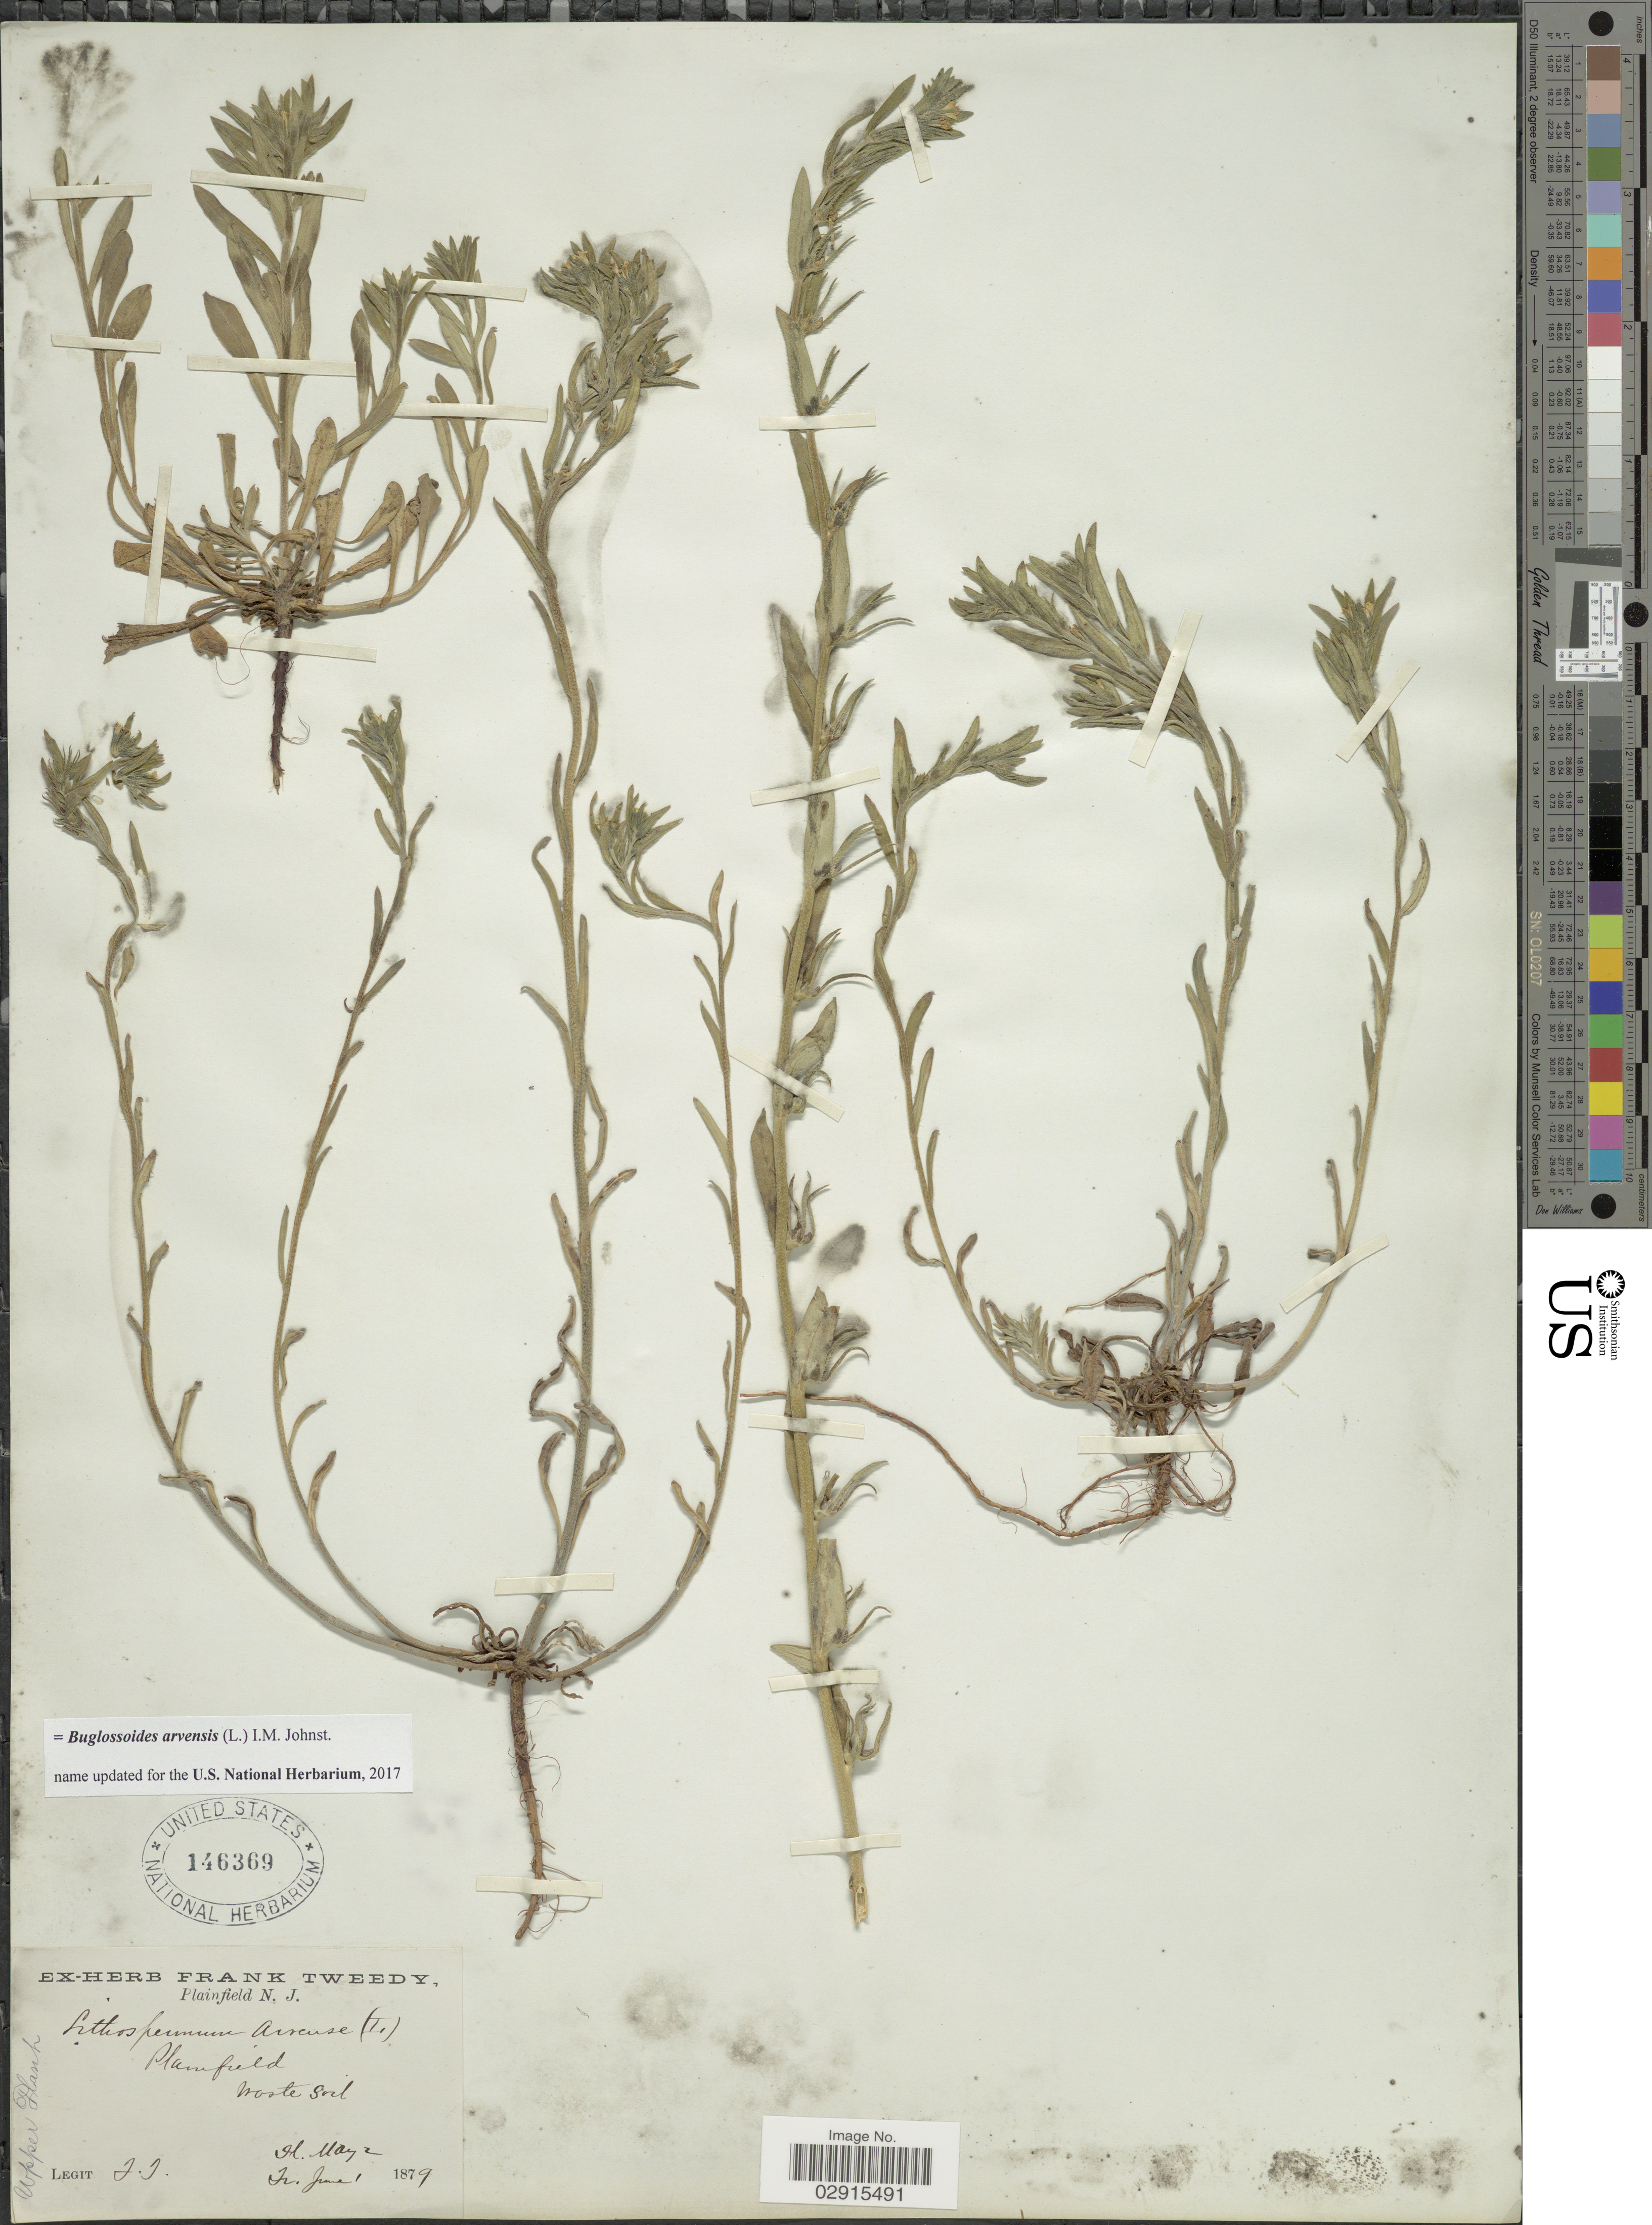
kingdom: Plantae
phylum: Tracheophyta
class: Magnoliopsida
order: Boraginales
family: Boraginaceae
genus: Buglossoides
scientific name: Buglossoides arvensis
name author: (L.) I.M. Johnst.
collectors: F. Tweedy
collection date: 1879-05-02/1879-06-01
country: United States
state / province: New Jersey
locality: Plainfield.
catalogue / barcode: US 146369